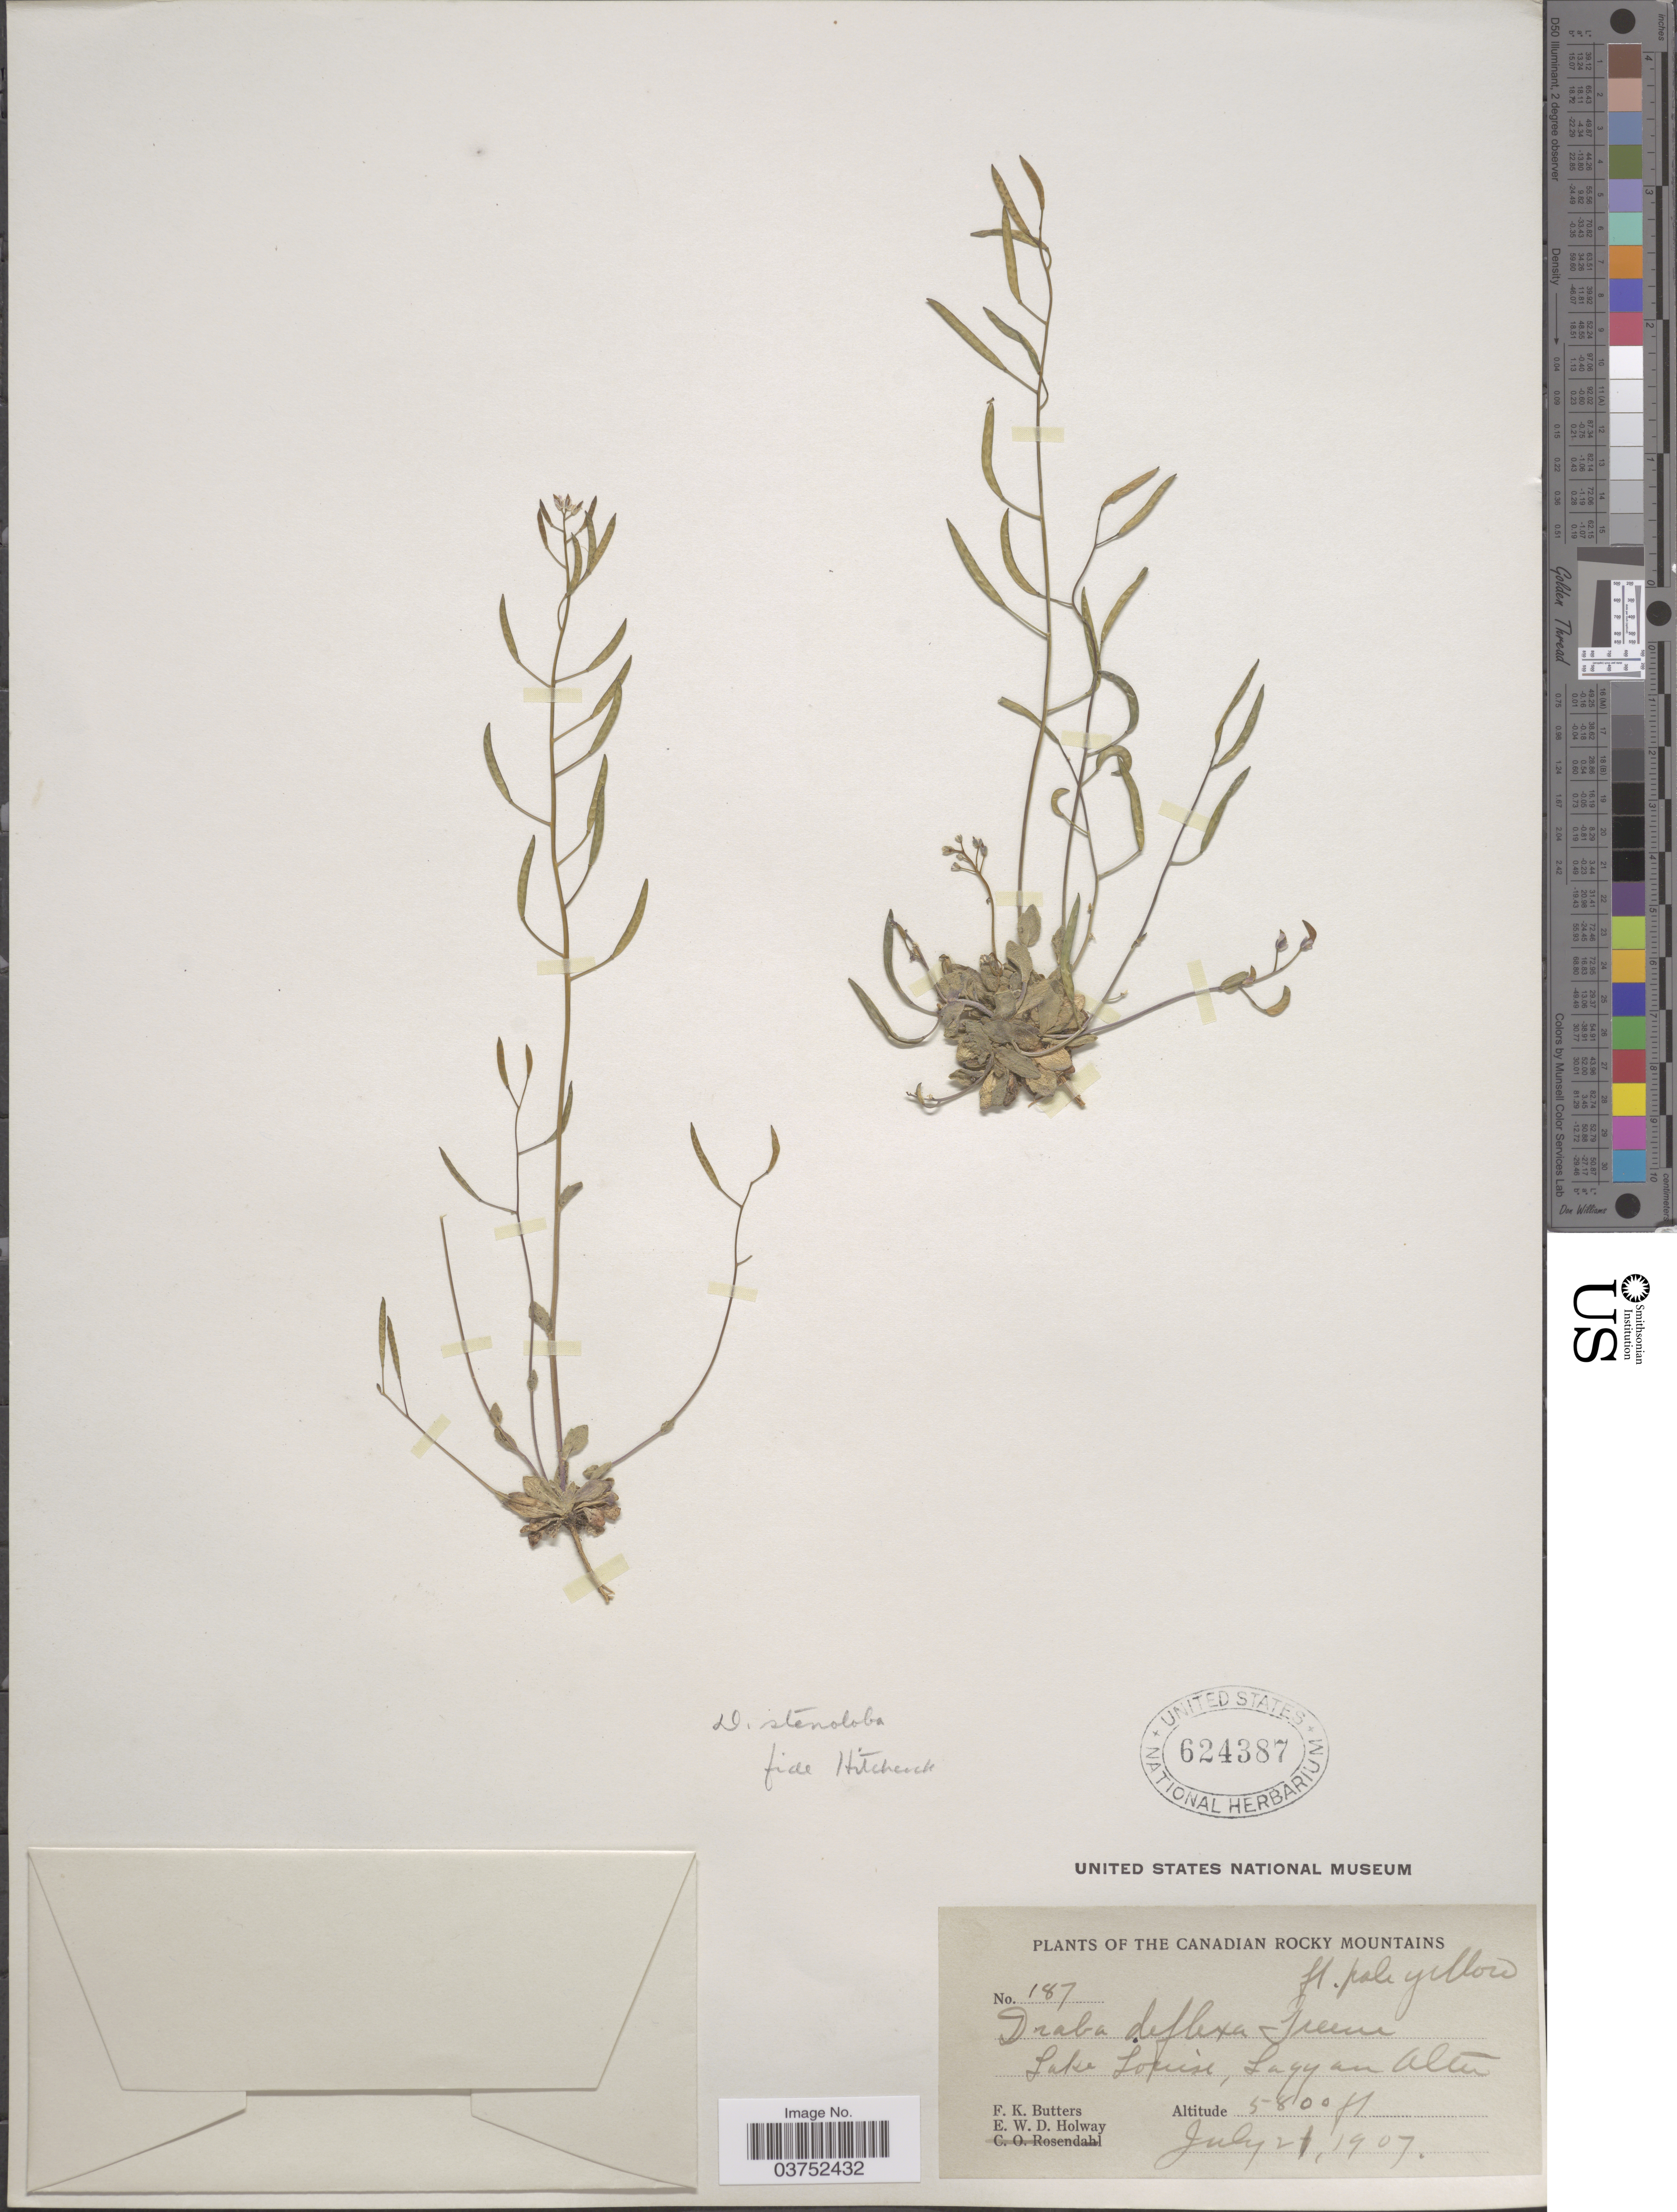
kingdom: Plantae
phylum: Tracheophyta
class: Magnoliopsida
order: Brassicales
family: Brassicaceae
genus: Draba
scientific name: Draba stenoloba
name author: Ledeb.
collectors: F. K. Butters & E. W. D. Holway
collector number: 187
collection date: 1907-07-02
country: Canada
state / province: Alberta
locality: The Canadian Rocky Mountains. Lake Louise, Laggan Alta.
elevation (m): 1768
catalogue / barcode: US 624387